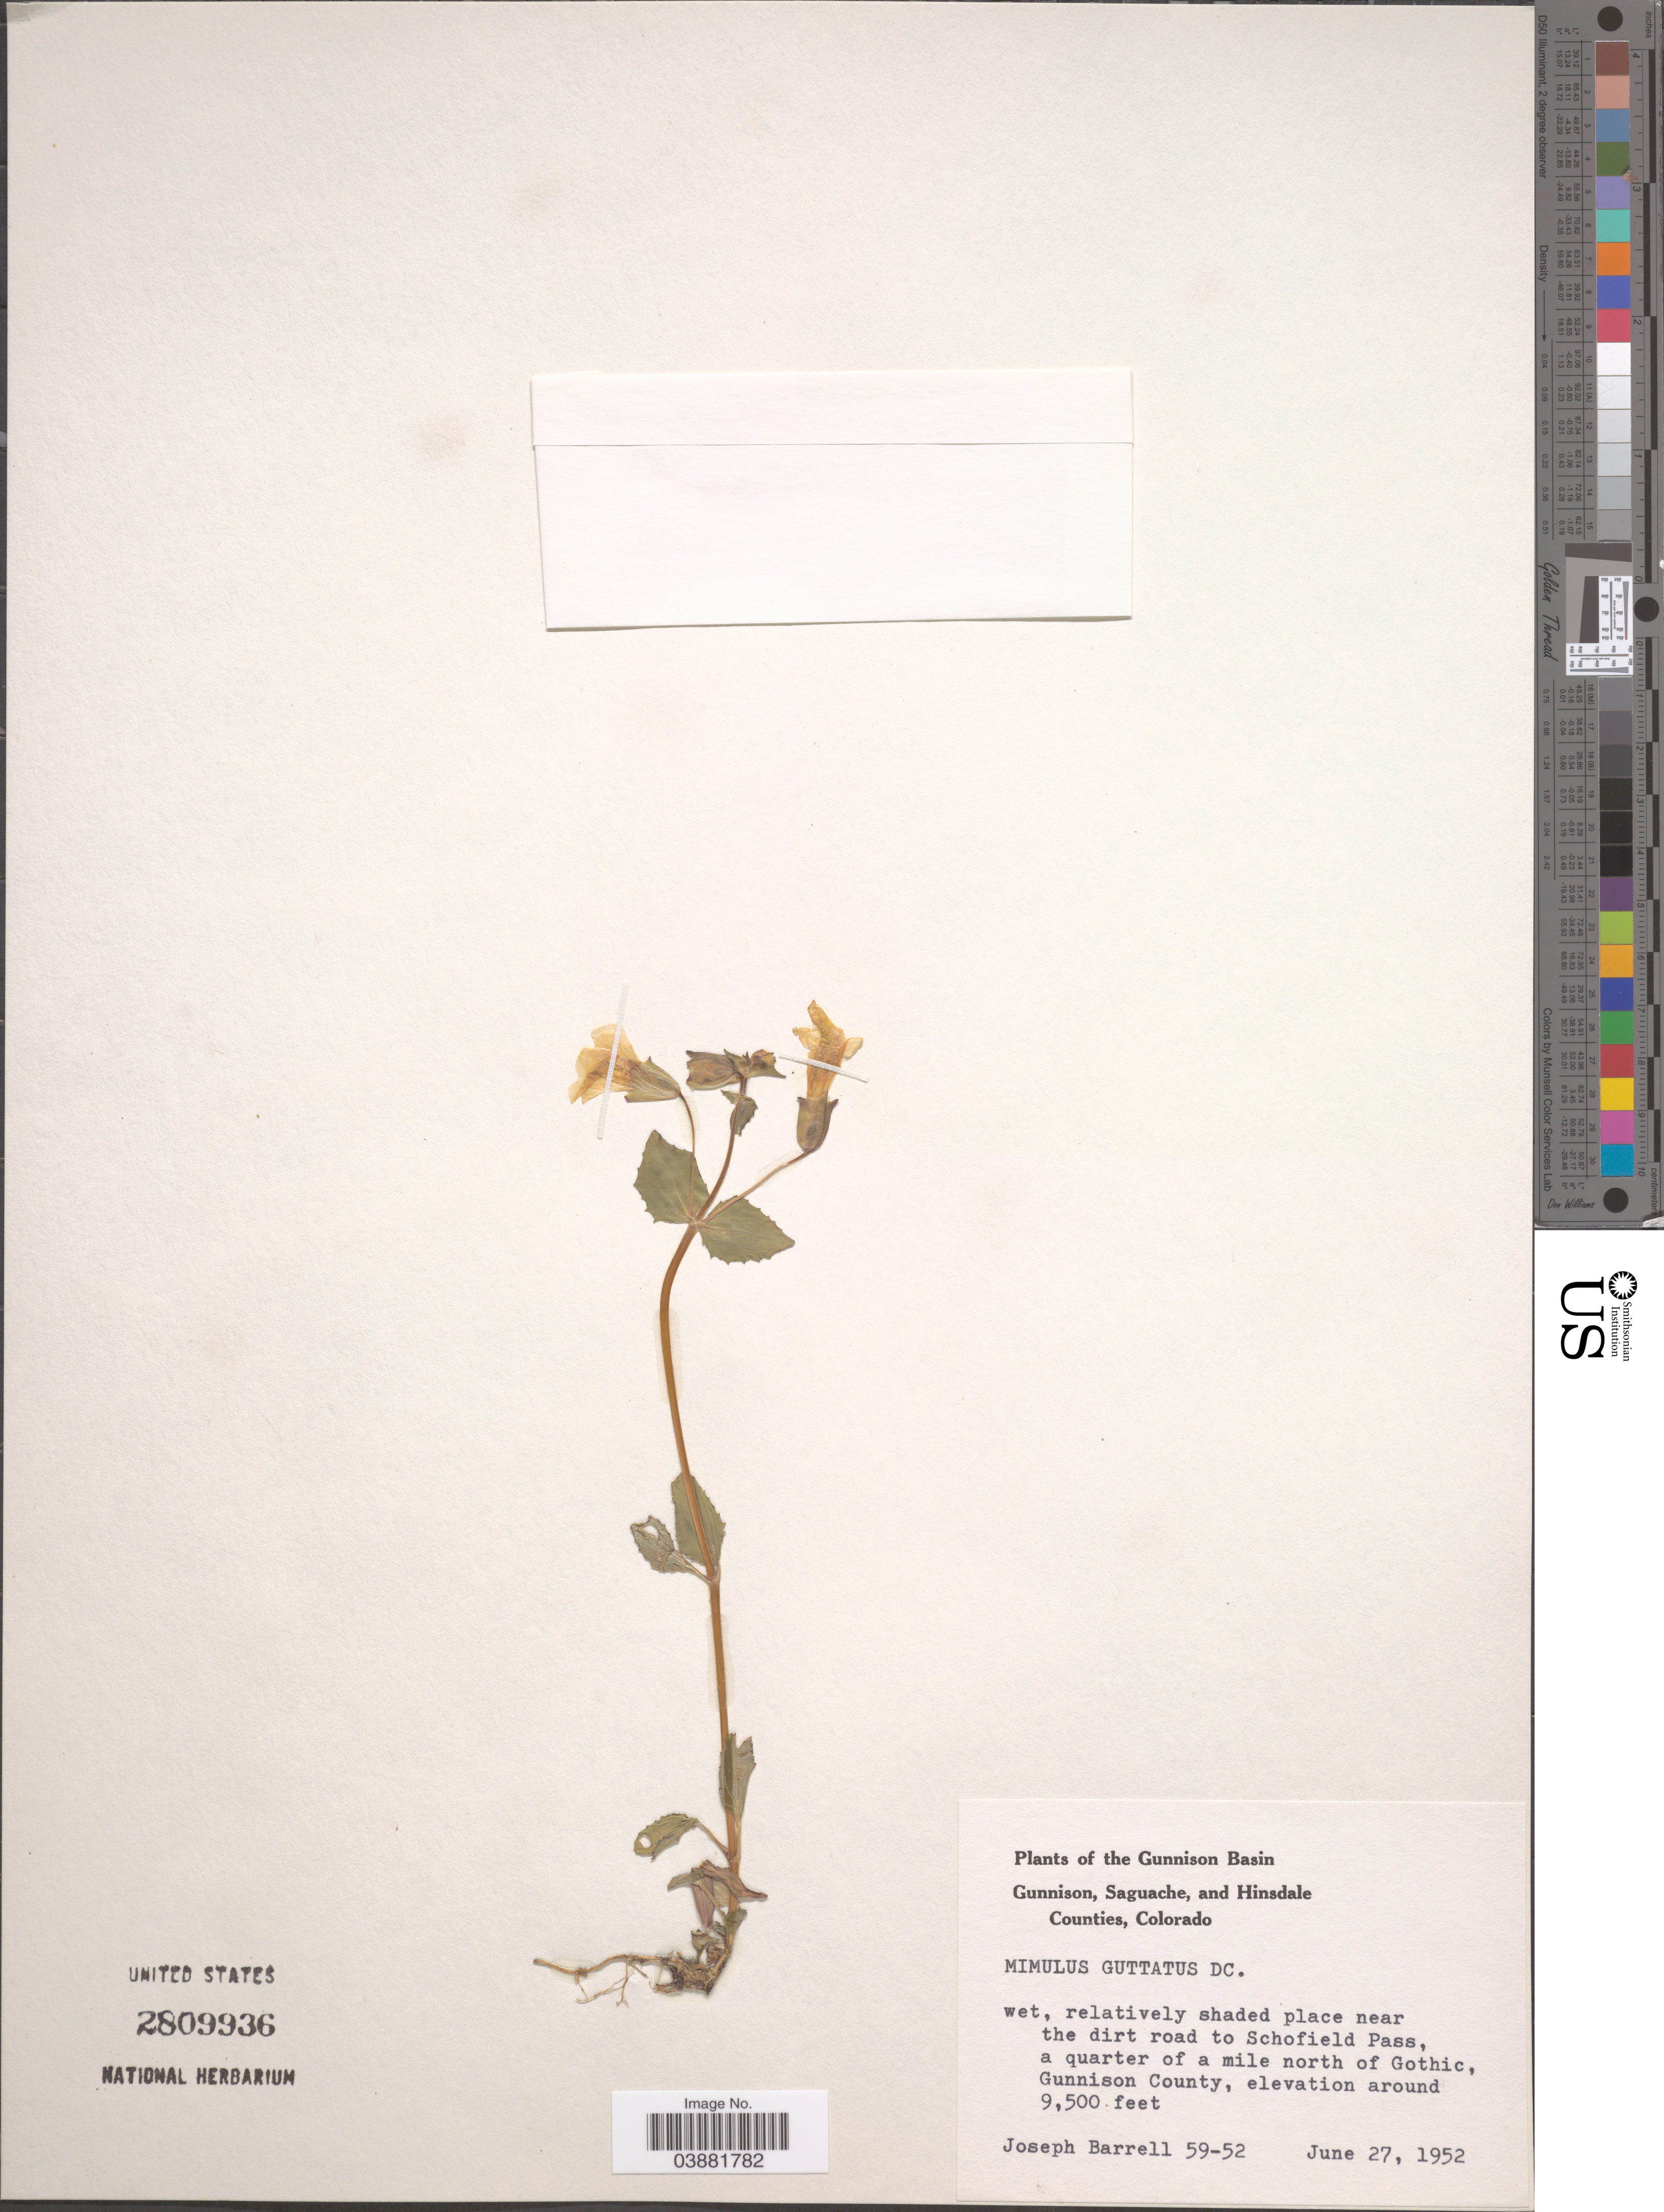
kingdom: Plantae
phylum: Tracheophyta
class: Magnoliopsida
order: Lamiales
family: Phrymaceae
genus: Mimulus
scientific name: Mimulus guttatus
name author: DC.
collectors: J. Barrell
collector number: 59-52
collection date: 1952-06-27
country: United States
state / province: Colorado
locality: The Gunnison Basin. Near the dirt road to Schofield Pass, a quarter of a mile north of Gothic, Gunnison County.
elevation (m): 2896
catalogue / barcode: US 2809936